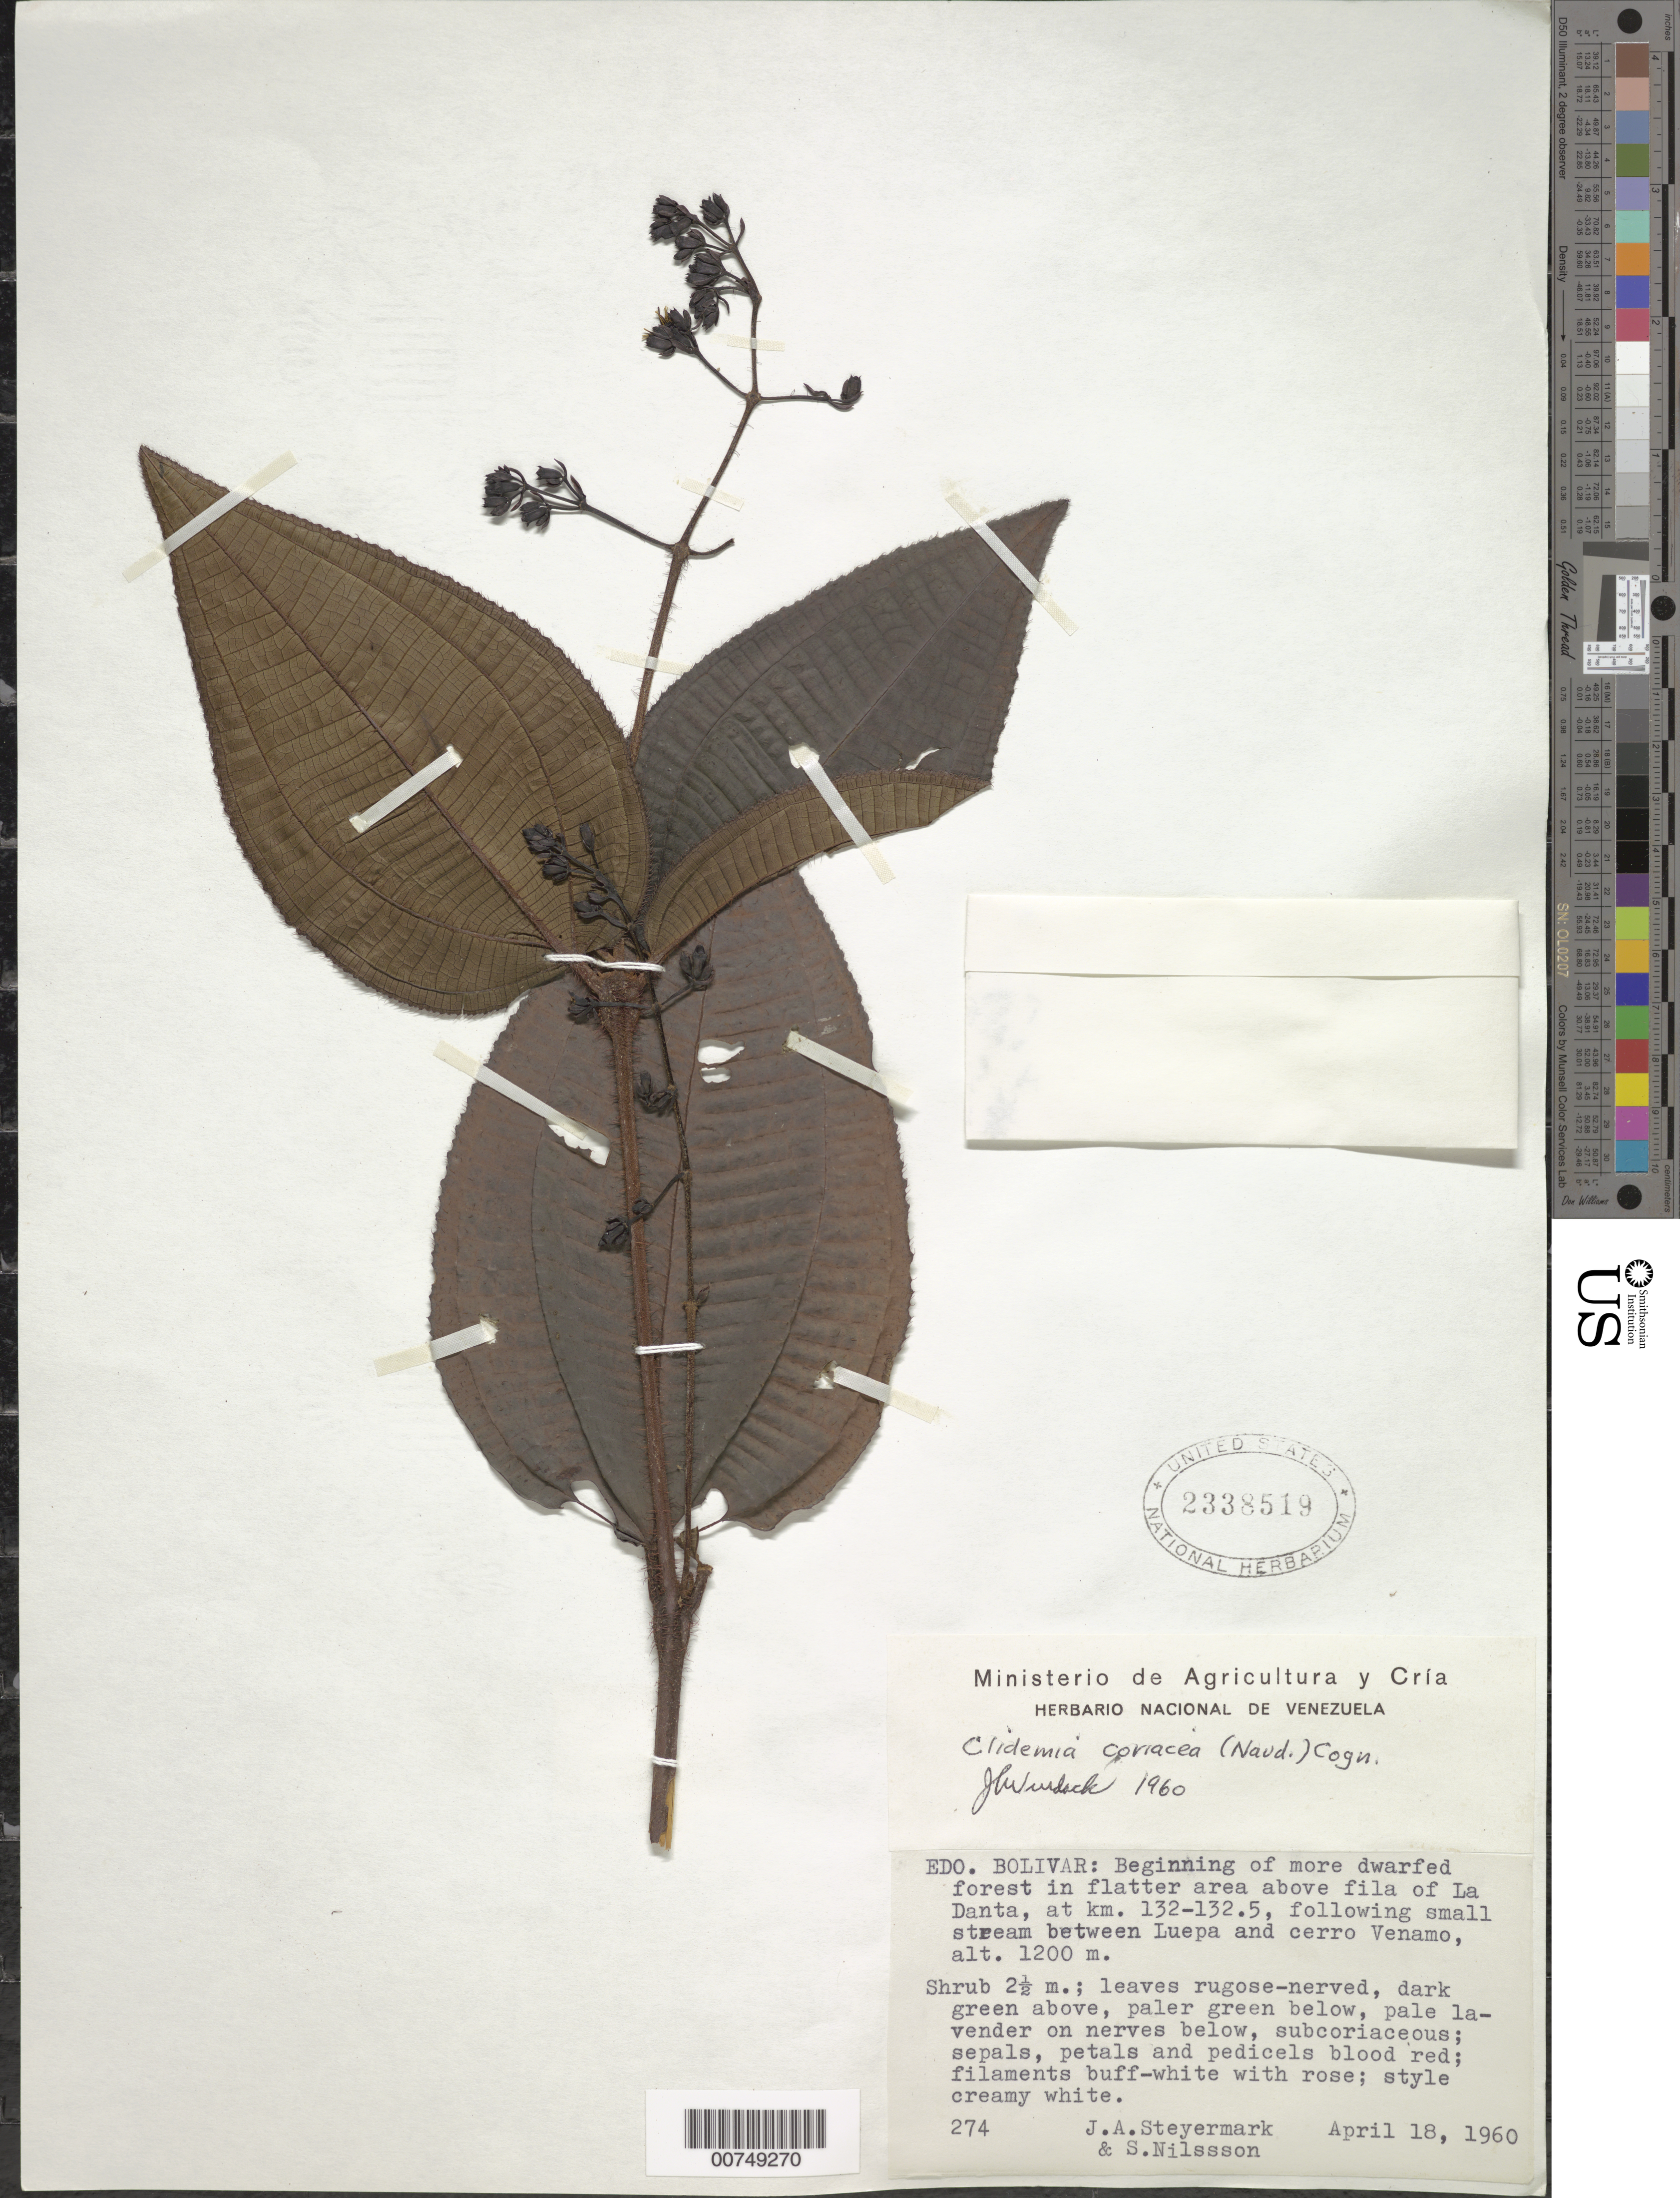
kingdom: Plantae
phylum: Tracheophyta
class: Magnoliopsida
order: Myrtales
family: Melastomataceae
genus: Clidemia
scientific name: Clidemia coriacea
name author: (Naudin) Cogn.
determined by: Wurdack, John J., (US), US (UNITED STATES)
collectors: J. Steyermark & S. Nilsson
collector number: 60 274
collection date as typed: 18-Apr-60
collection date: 1960-04-18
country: Venezuela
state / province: Bolívar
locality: Fila de La Danta, at km 132-132.5, between Luepa and Cerro Venamo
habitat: Small stream; beginning of more dwarfed forest in flatter area above fila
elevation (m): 1200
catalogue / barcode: US 2338519